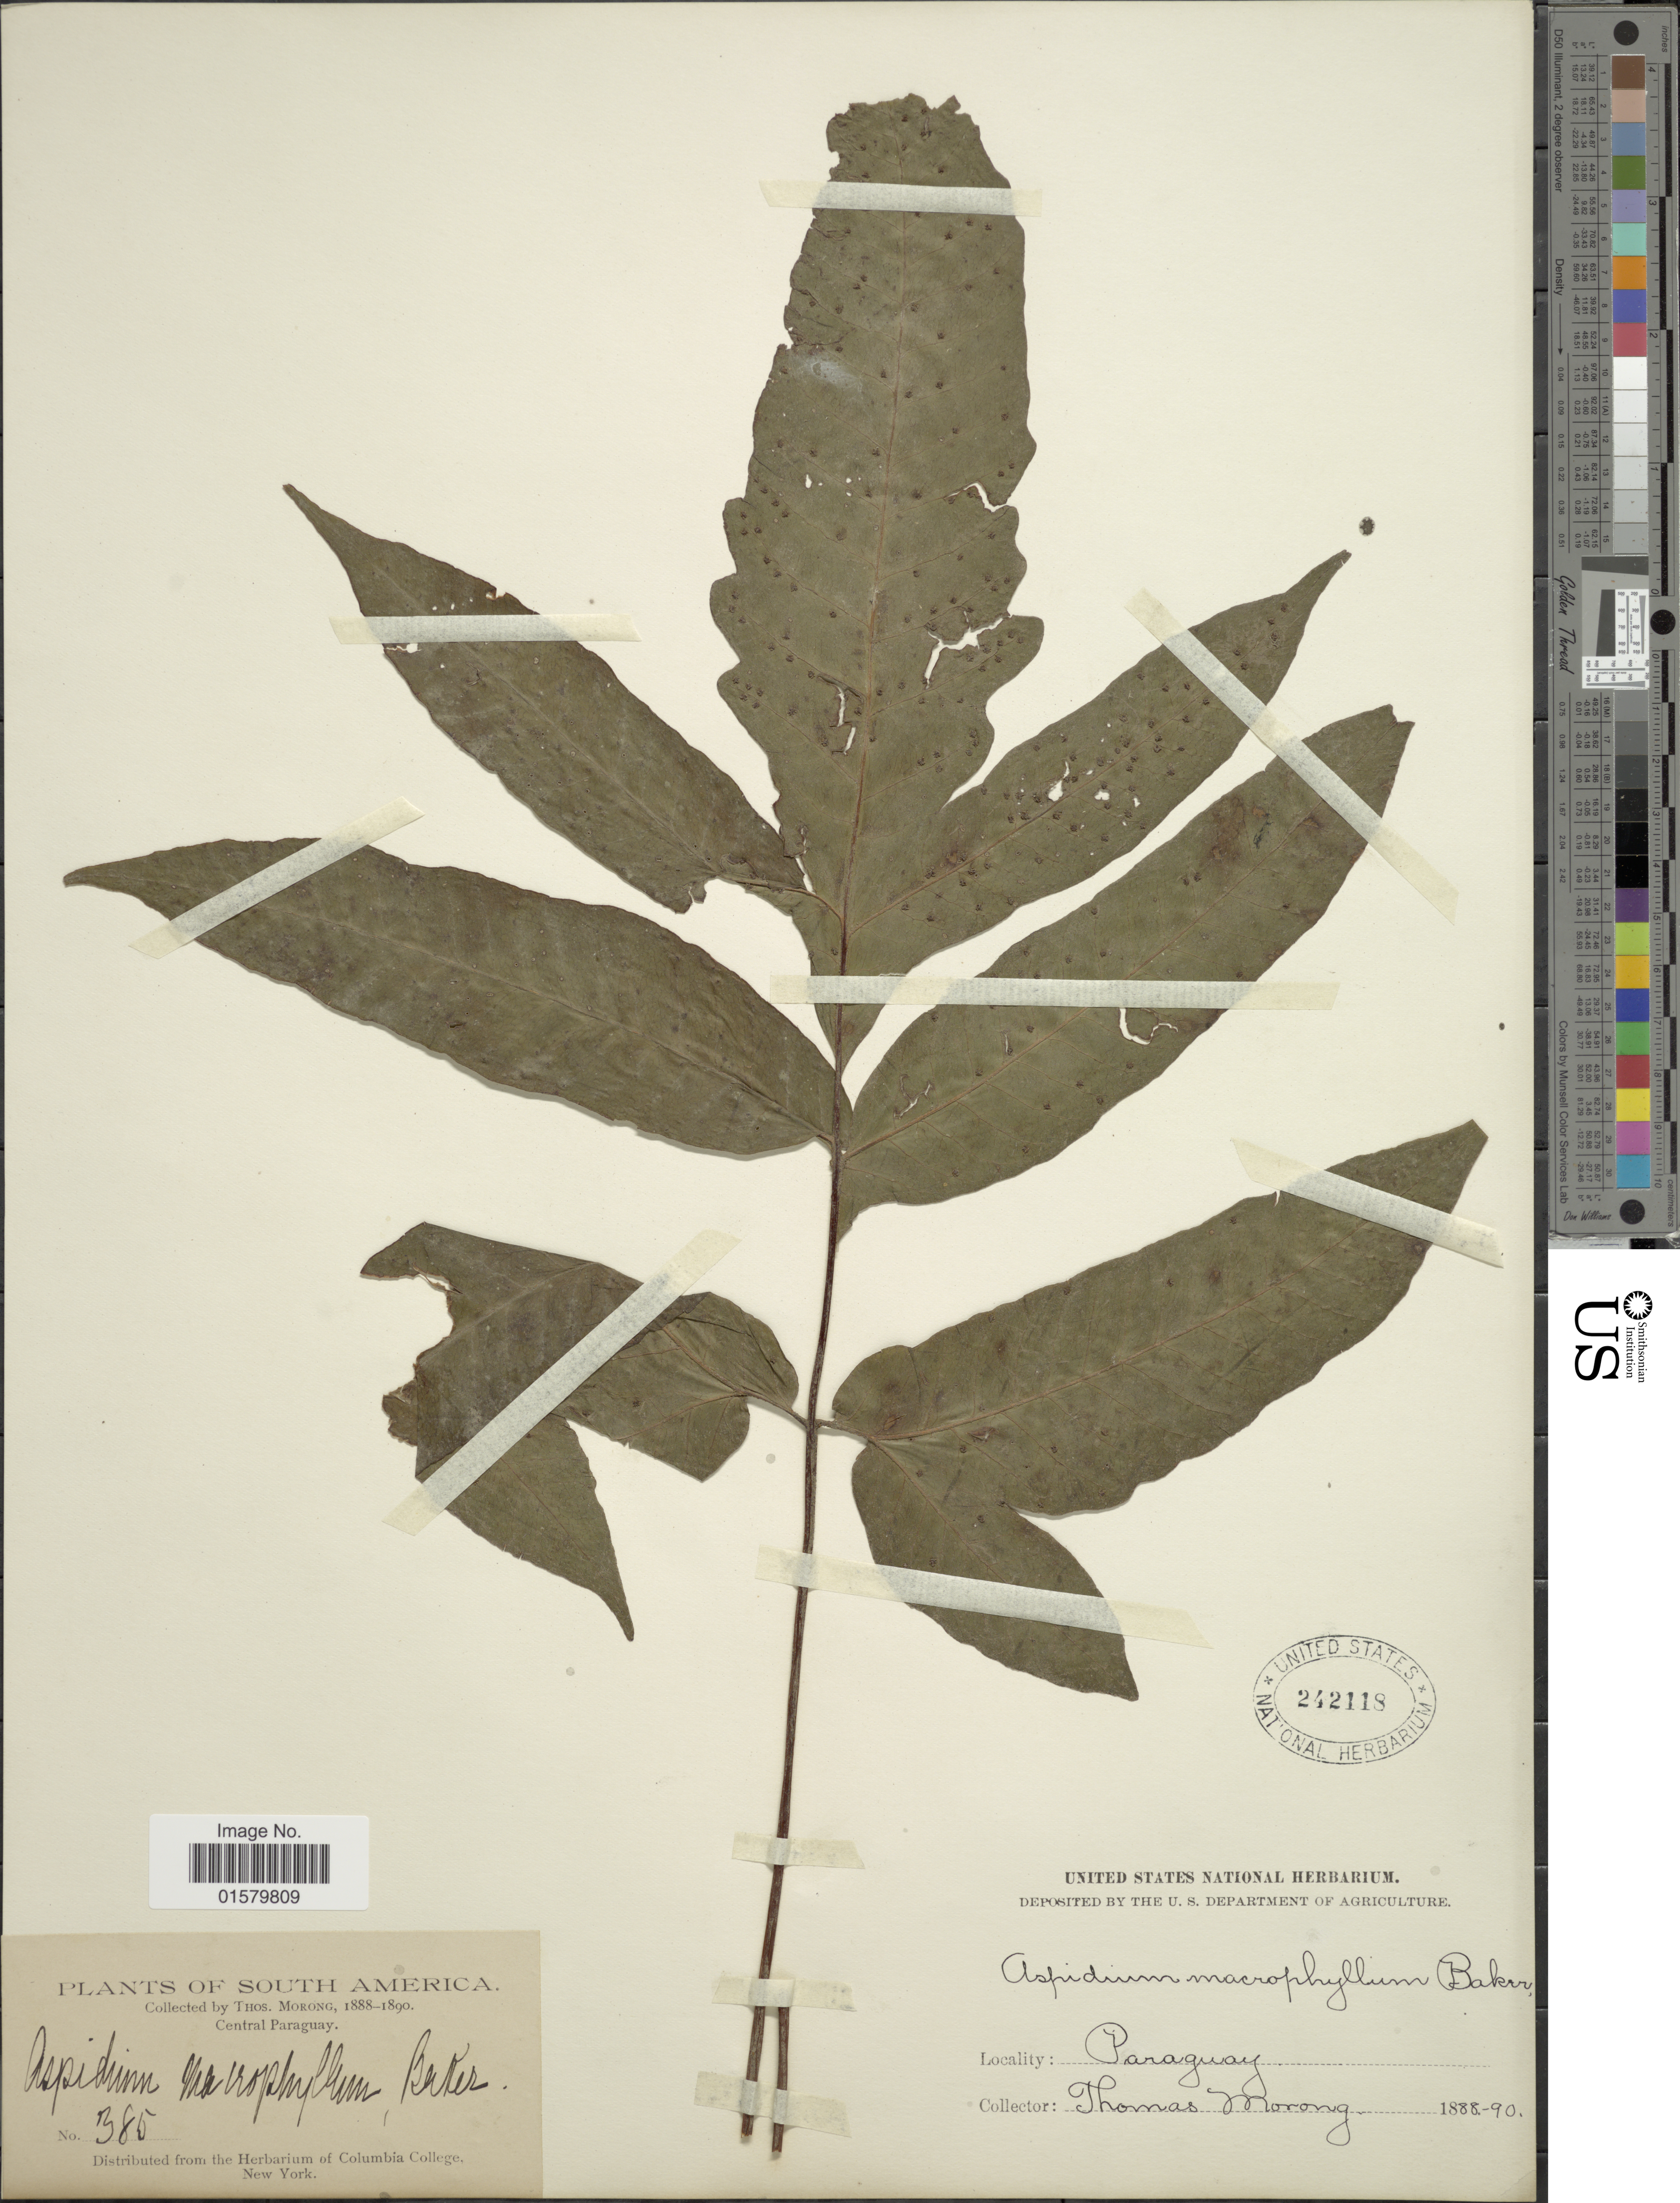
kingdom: Plantae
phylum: Tracheophyta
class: Polypodiopsida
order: Polypodiales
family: Tectariaceae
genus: Tectaria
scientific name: Tectaria incisa var. incisa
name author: Cav.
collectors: ex herb. T. Morong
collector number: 385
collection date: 1888/1890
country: Paraguay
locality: South America, Central Paraguay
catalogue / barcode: US 242118